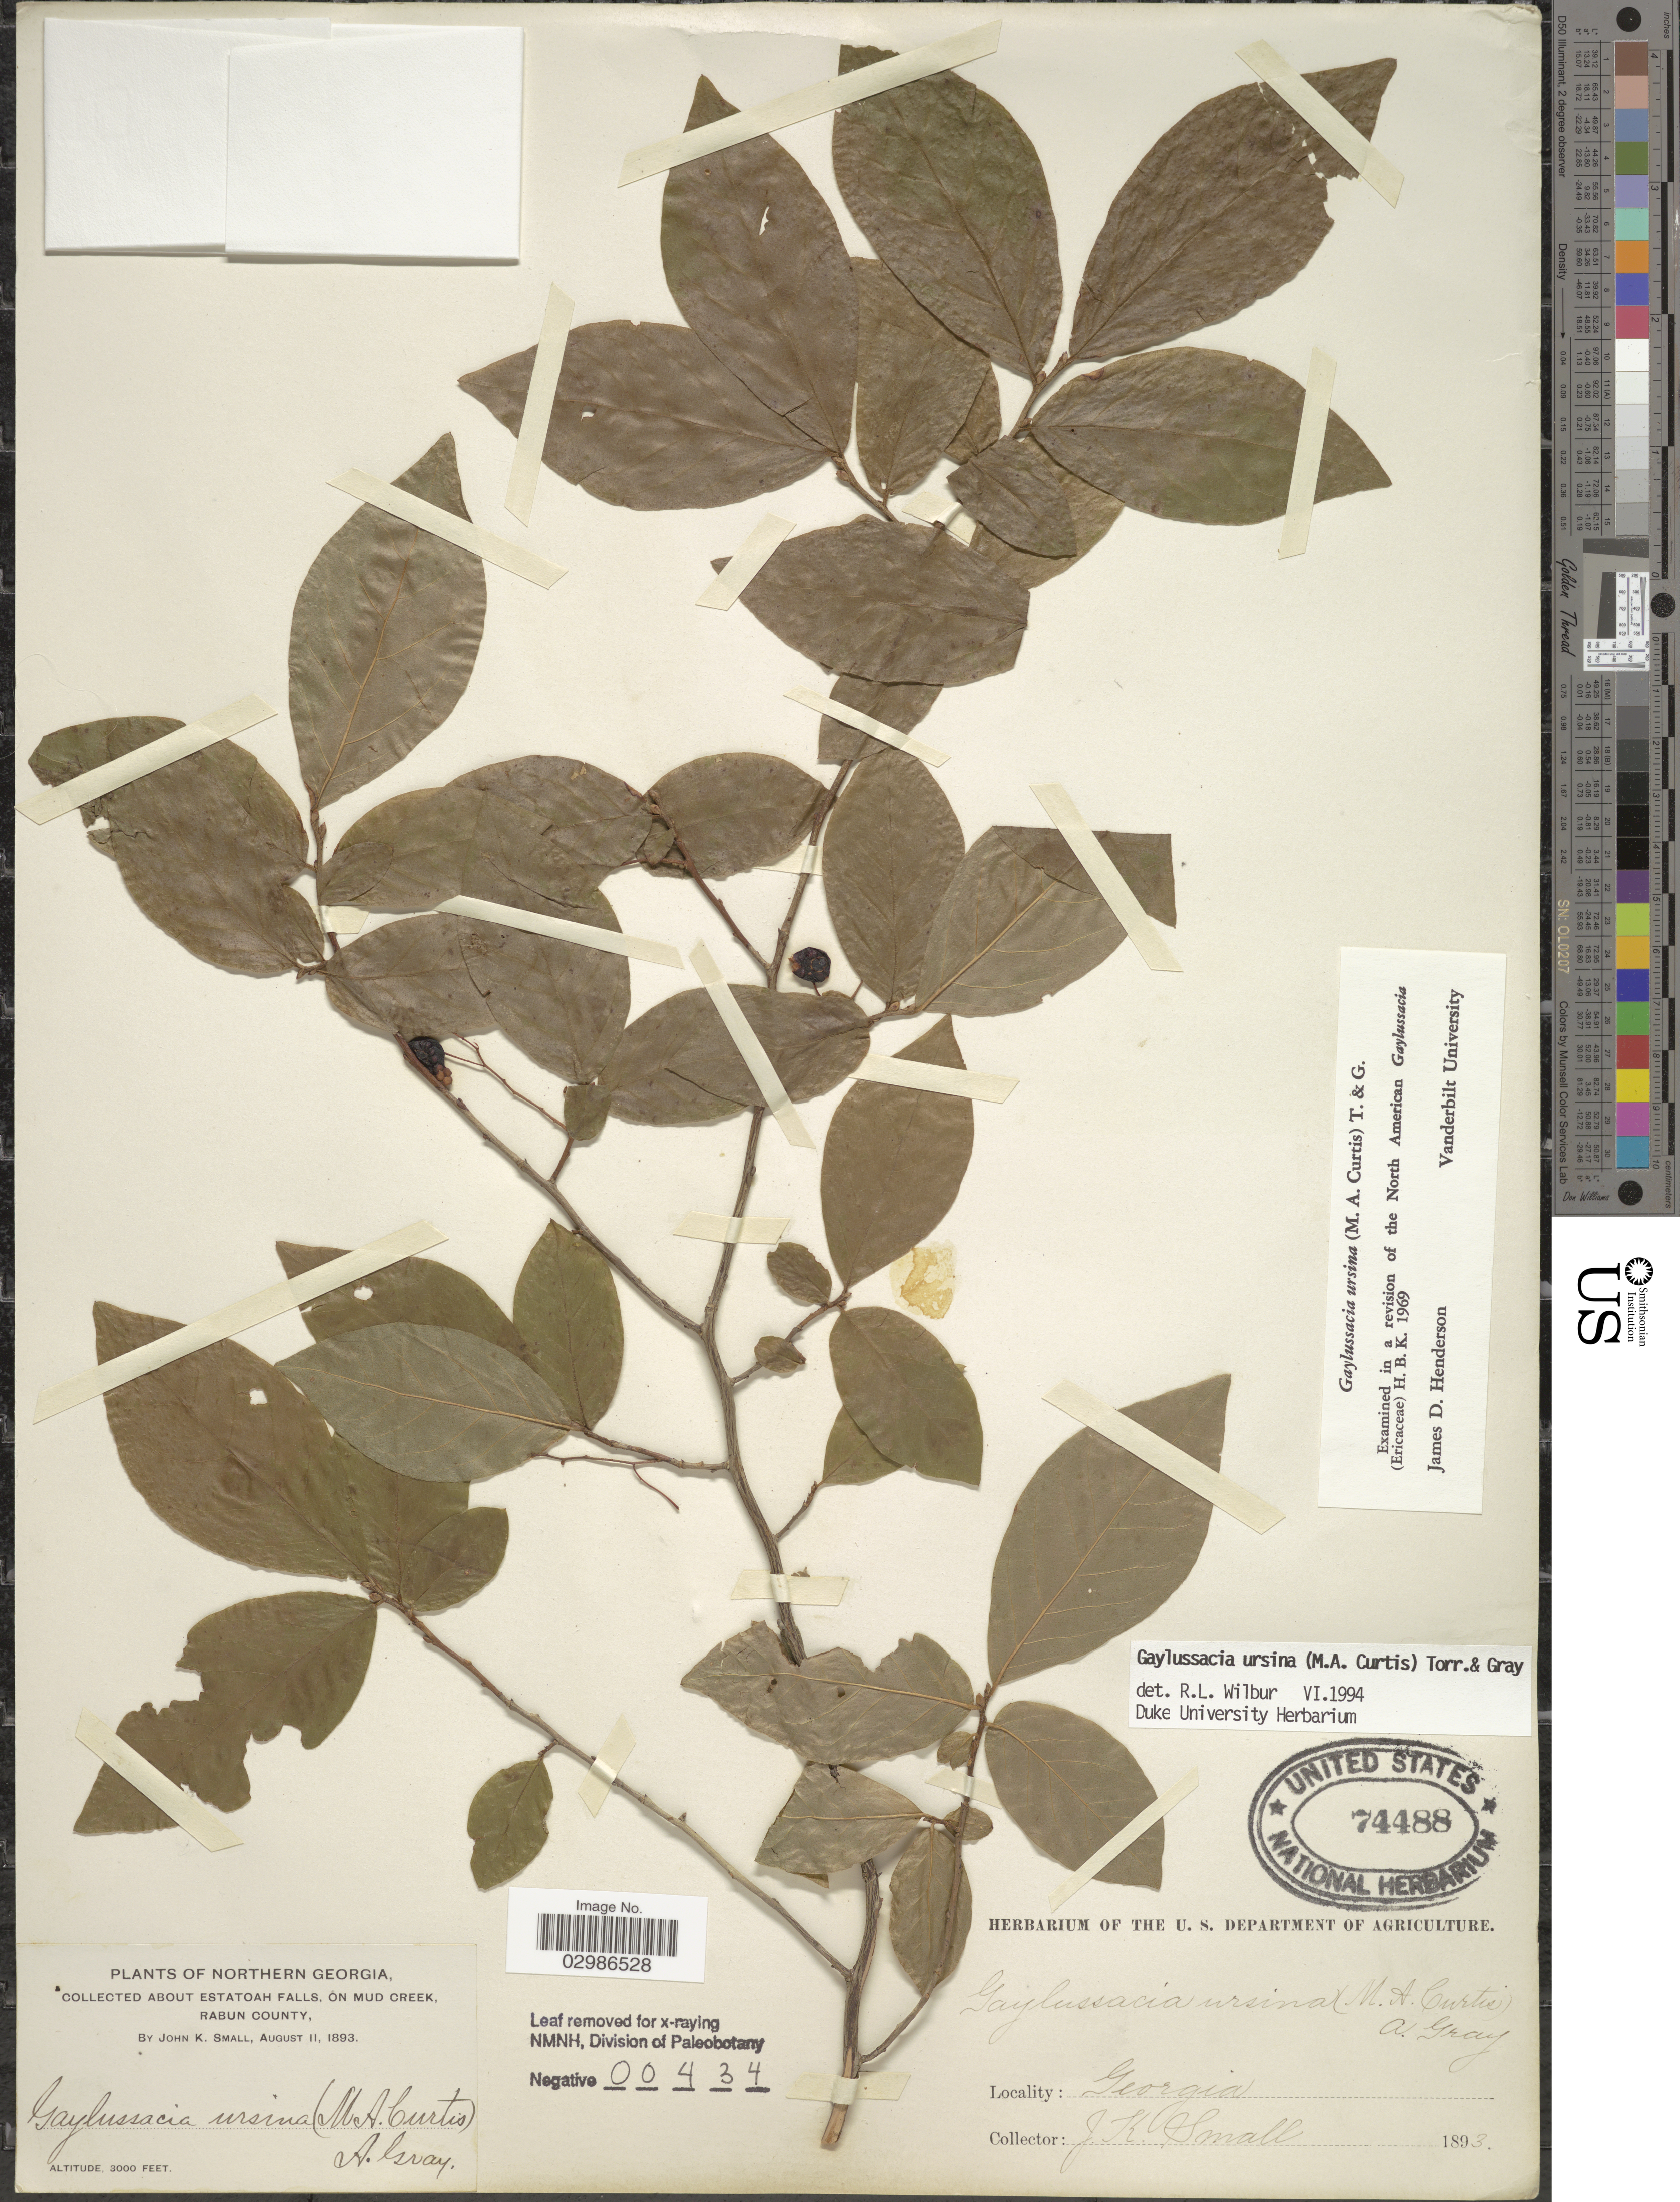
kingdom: Plantae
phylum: Tracheophyta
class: Magnoliopsida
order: Ericales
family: Ericaceae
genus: Gaylussacia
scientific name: Gaylussacia ursina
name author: (M.A. Curtis) Torr. & A. Gray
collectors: J. K. Small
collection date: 1893-08-11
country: United States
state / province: Georgia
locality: Northern Georgia. About Estatoah Falls, on Mud Creek, Rabun county.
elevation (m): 914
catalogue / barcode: US 74488